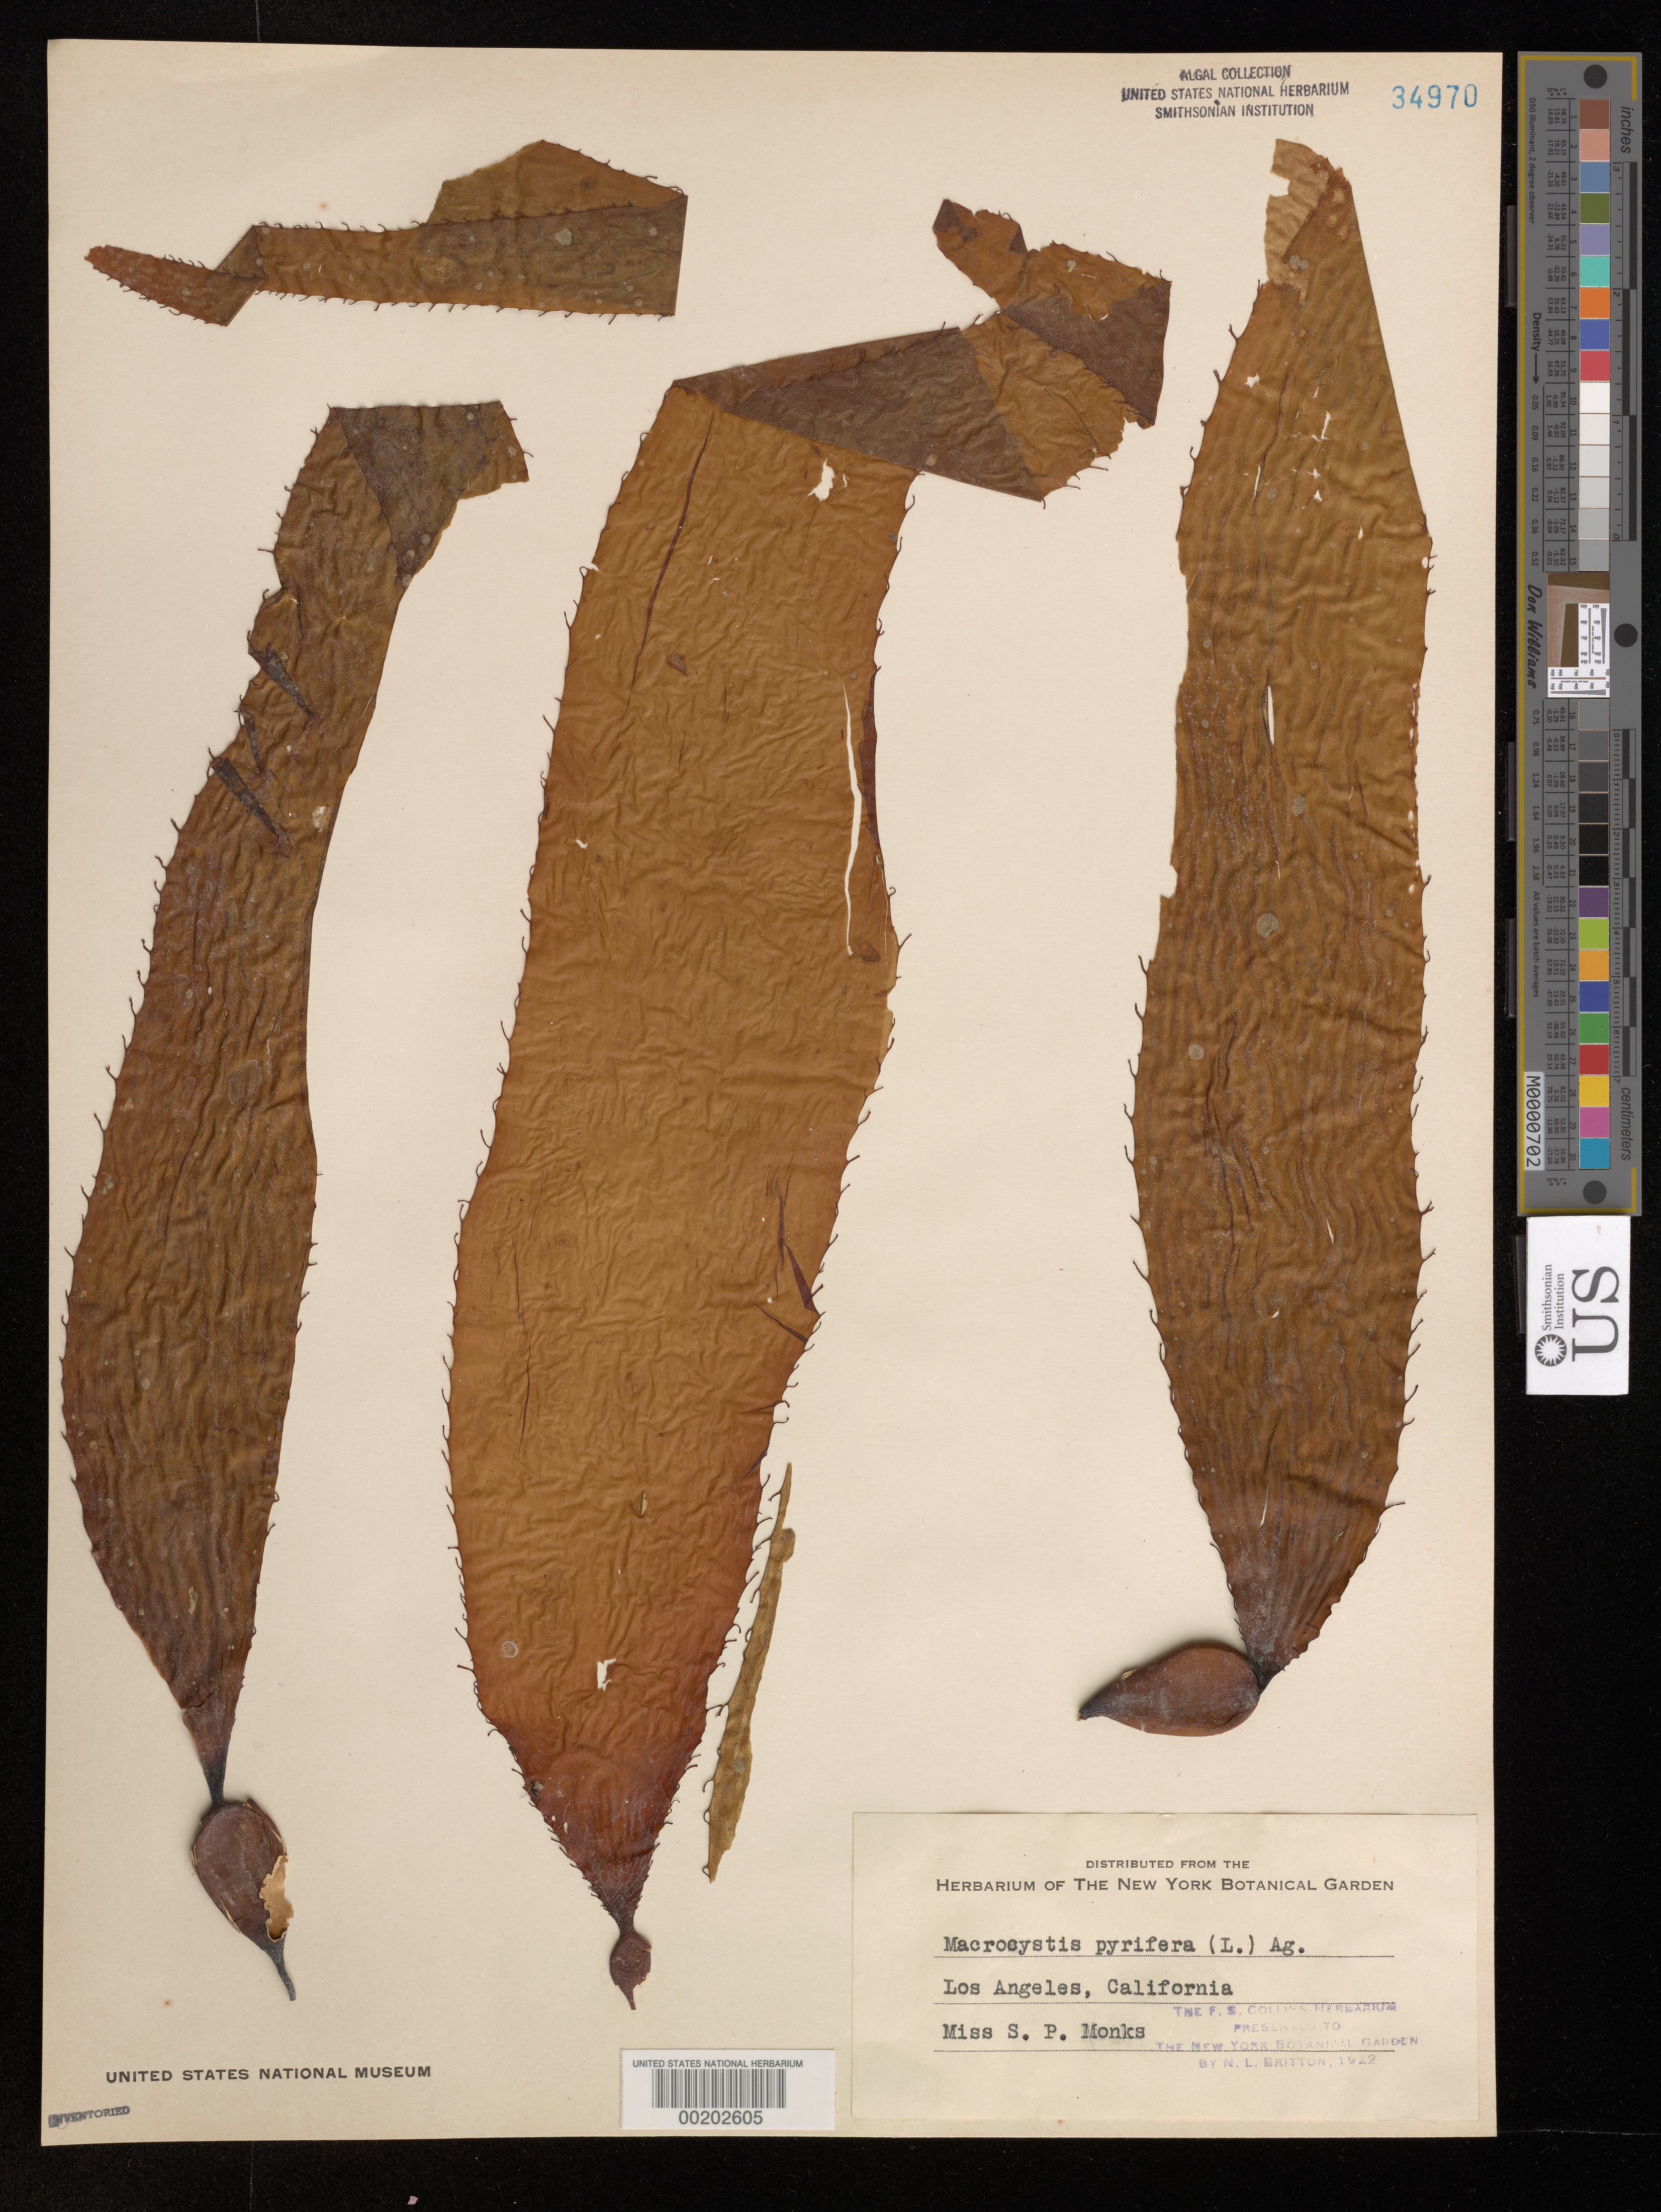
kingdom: Chromista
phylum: Ochrophyta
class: Phaeophyceae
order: Laminariales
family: Laminariaceae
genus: Macrocystis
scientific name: Macrocystis pyrifera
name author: (L.) C. Agardh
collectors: S. Monks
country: United States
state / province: California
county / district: Los Angeles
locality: Los Angeles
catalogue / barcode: US 34970